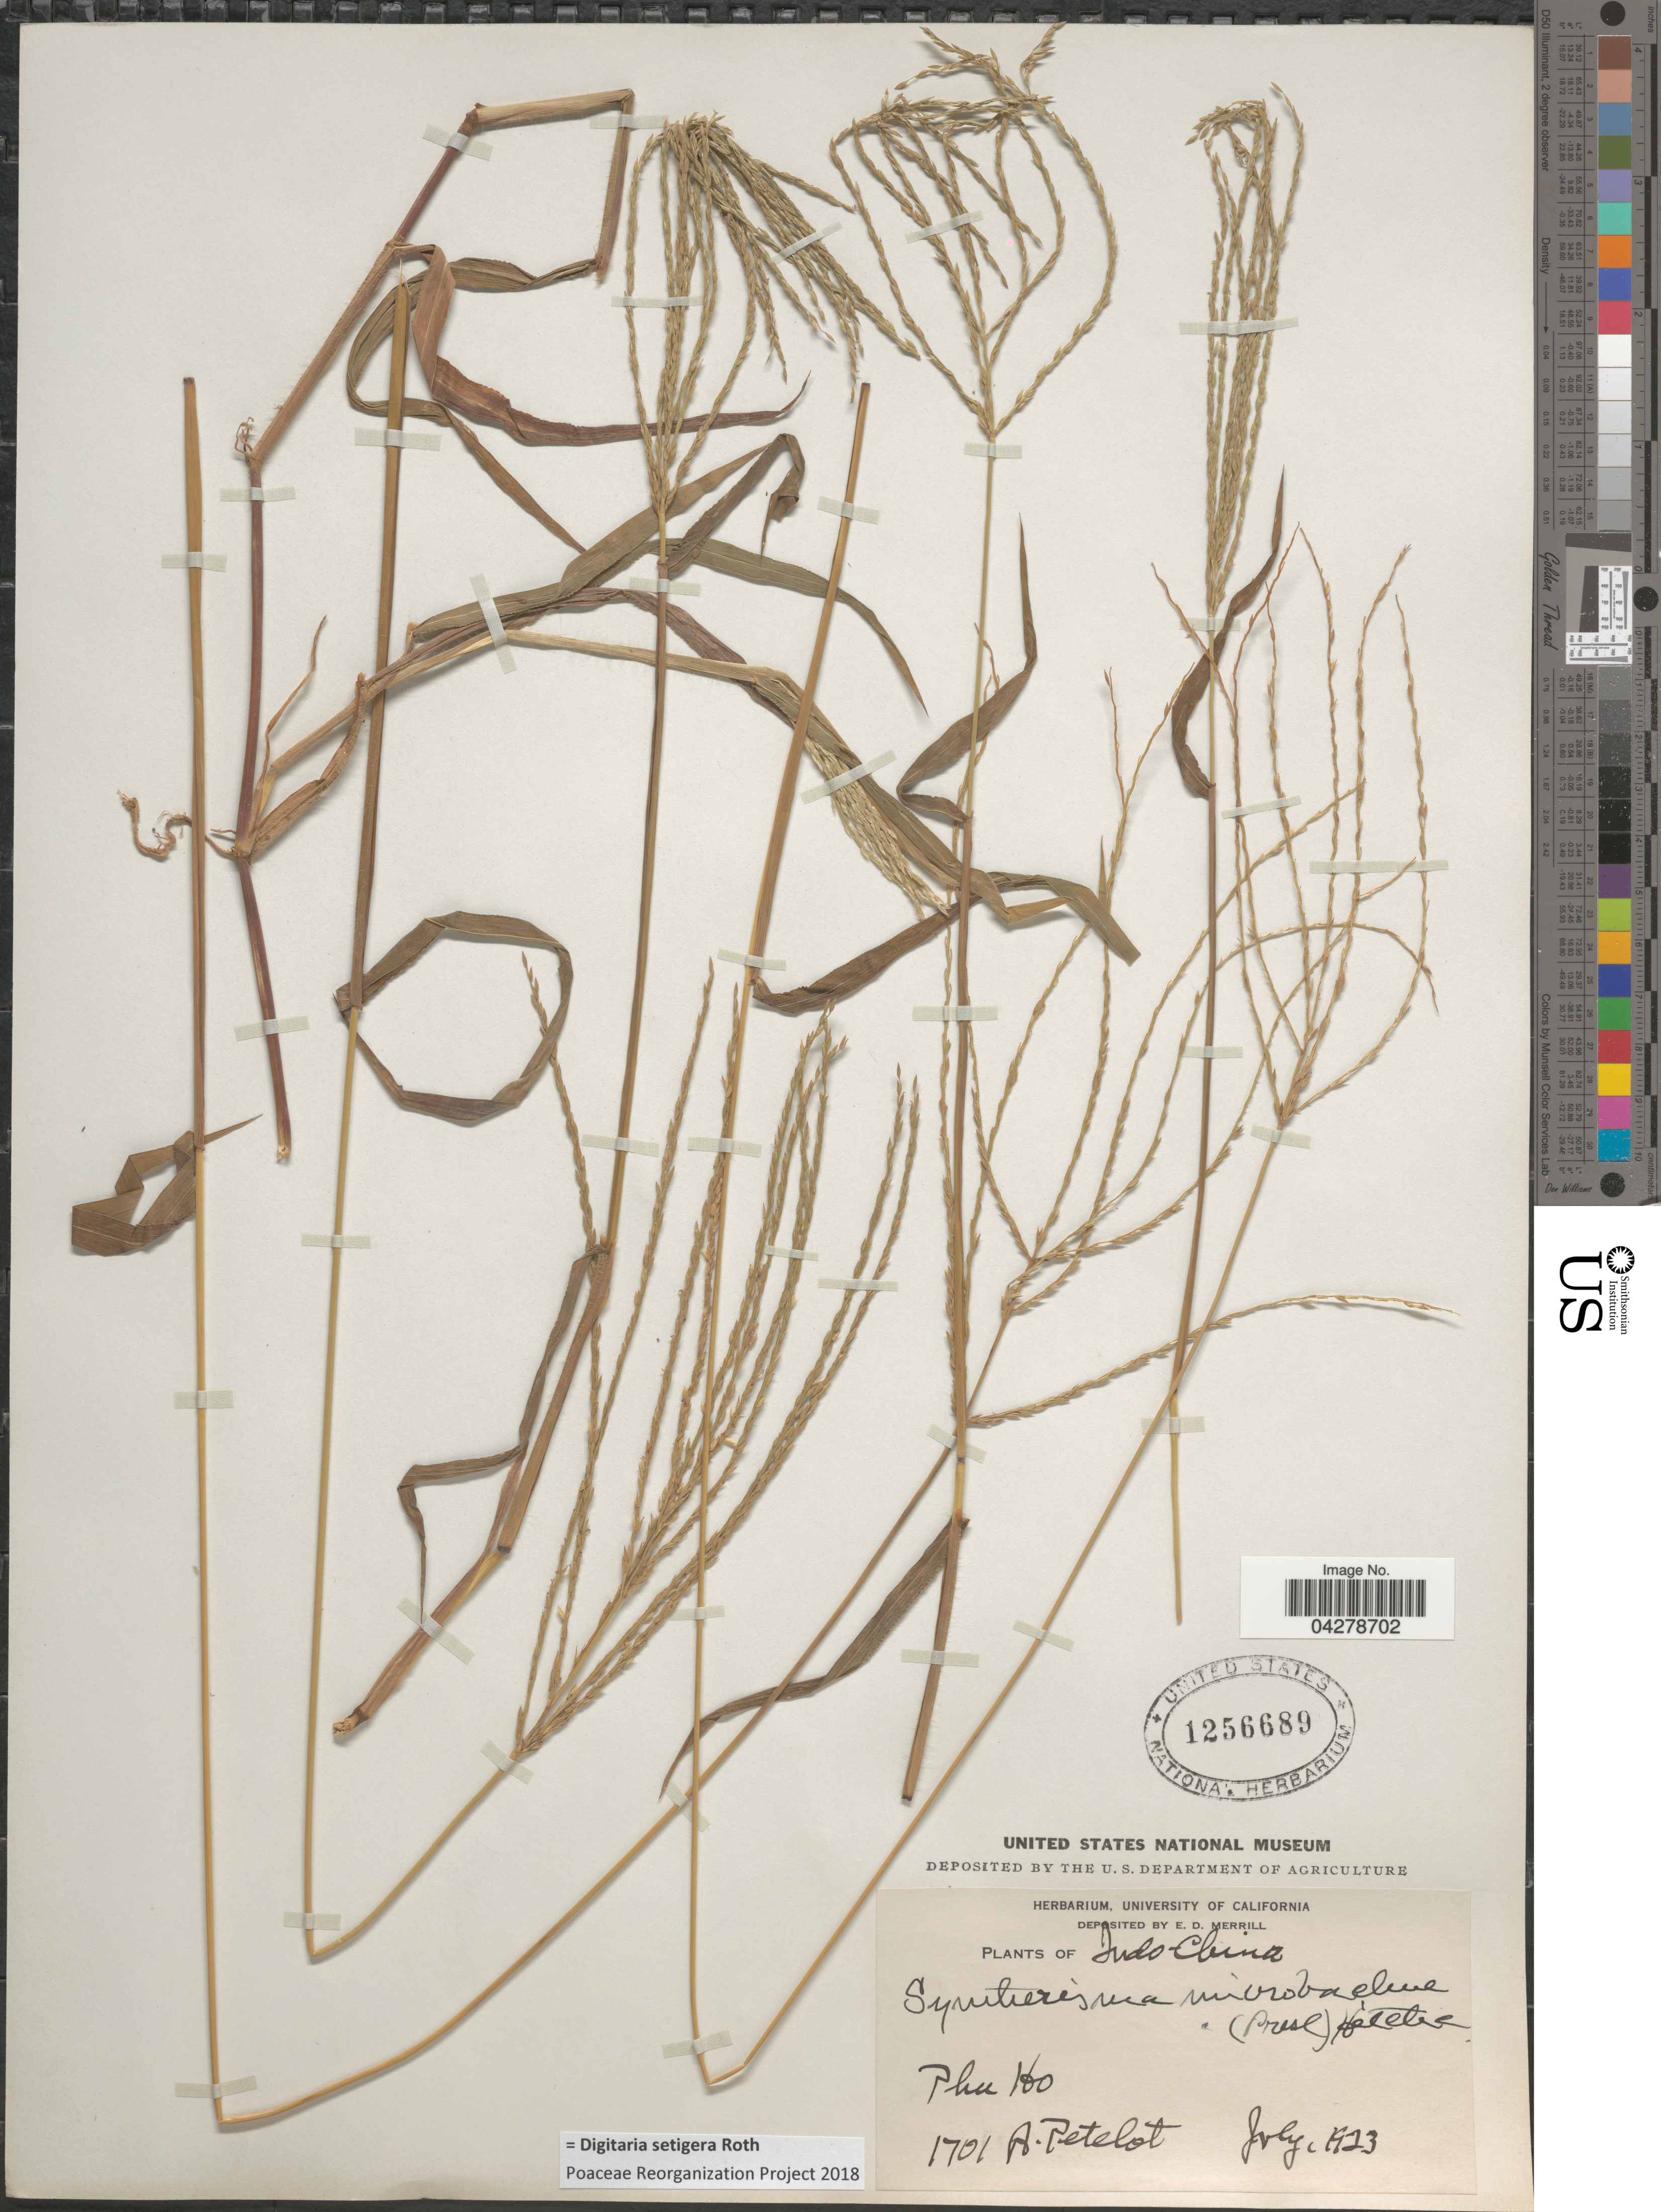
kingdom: Plantae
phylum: Tracheophyta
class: Liliopsida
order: Poales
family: Poaceae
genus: Digitaria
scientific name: Digitaria setigera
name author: Roth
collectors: A. Petelot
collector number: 1701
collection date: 1923-07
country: Vietnam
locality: Indo - China. Phu Ho.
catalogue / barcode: US 1256689